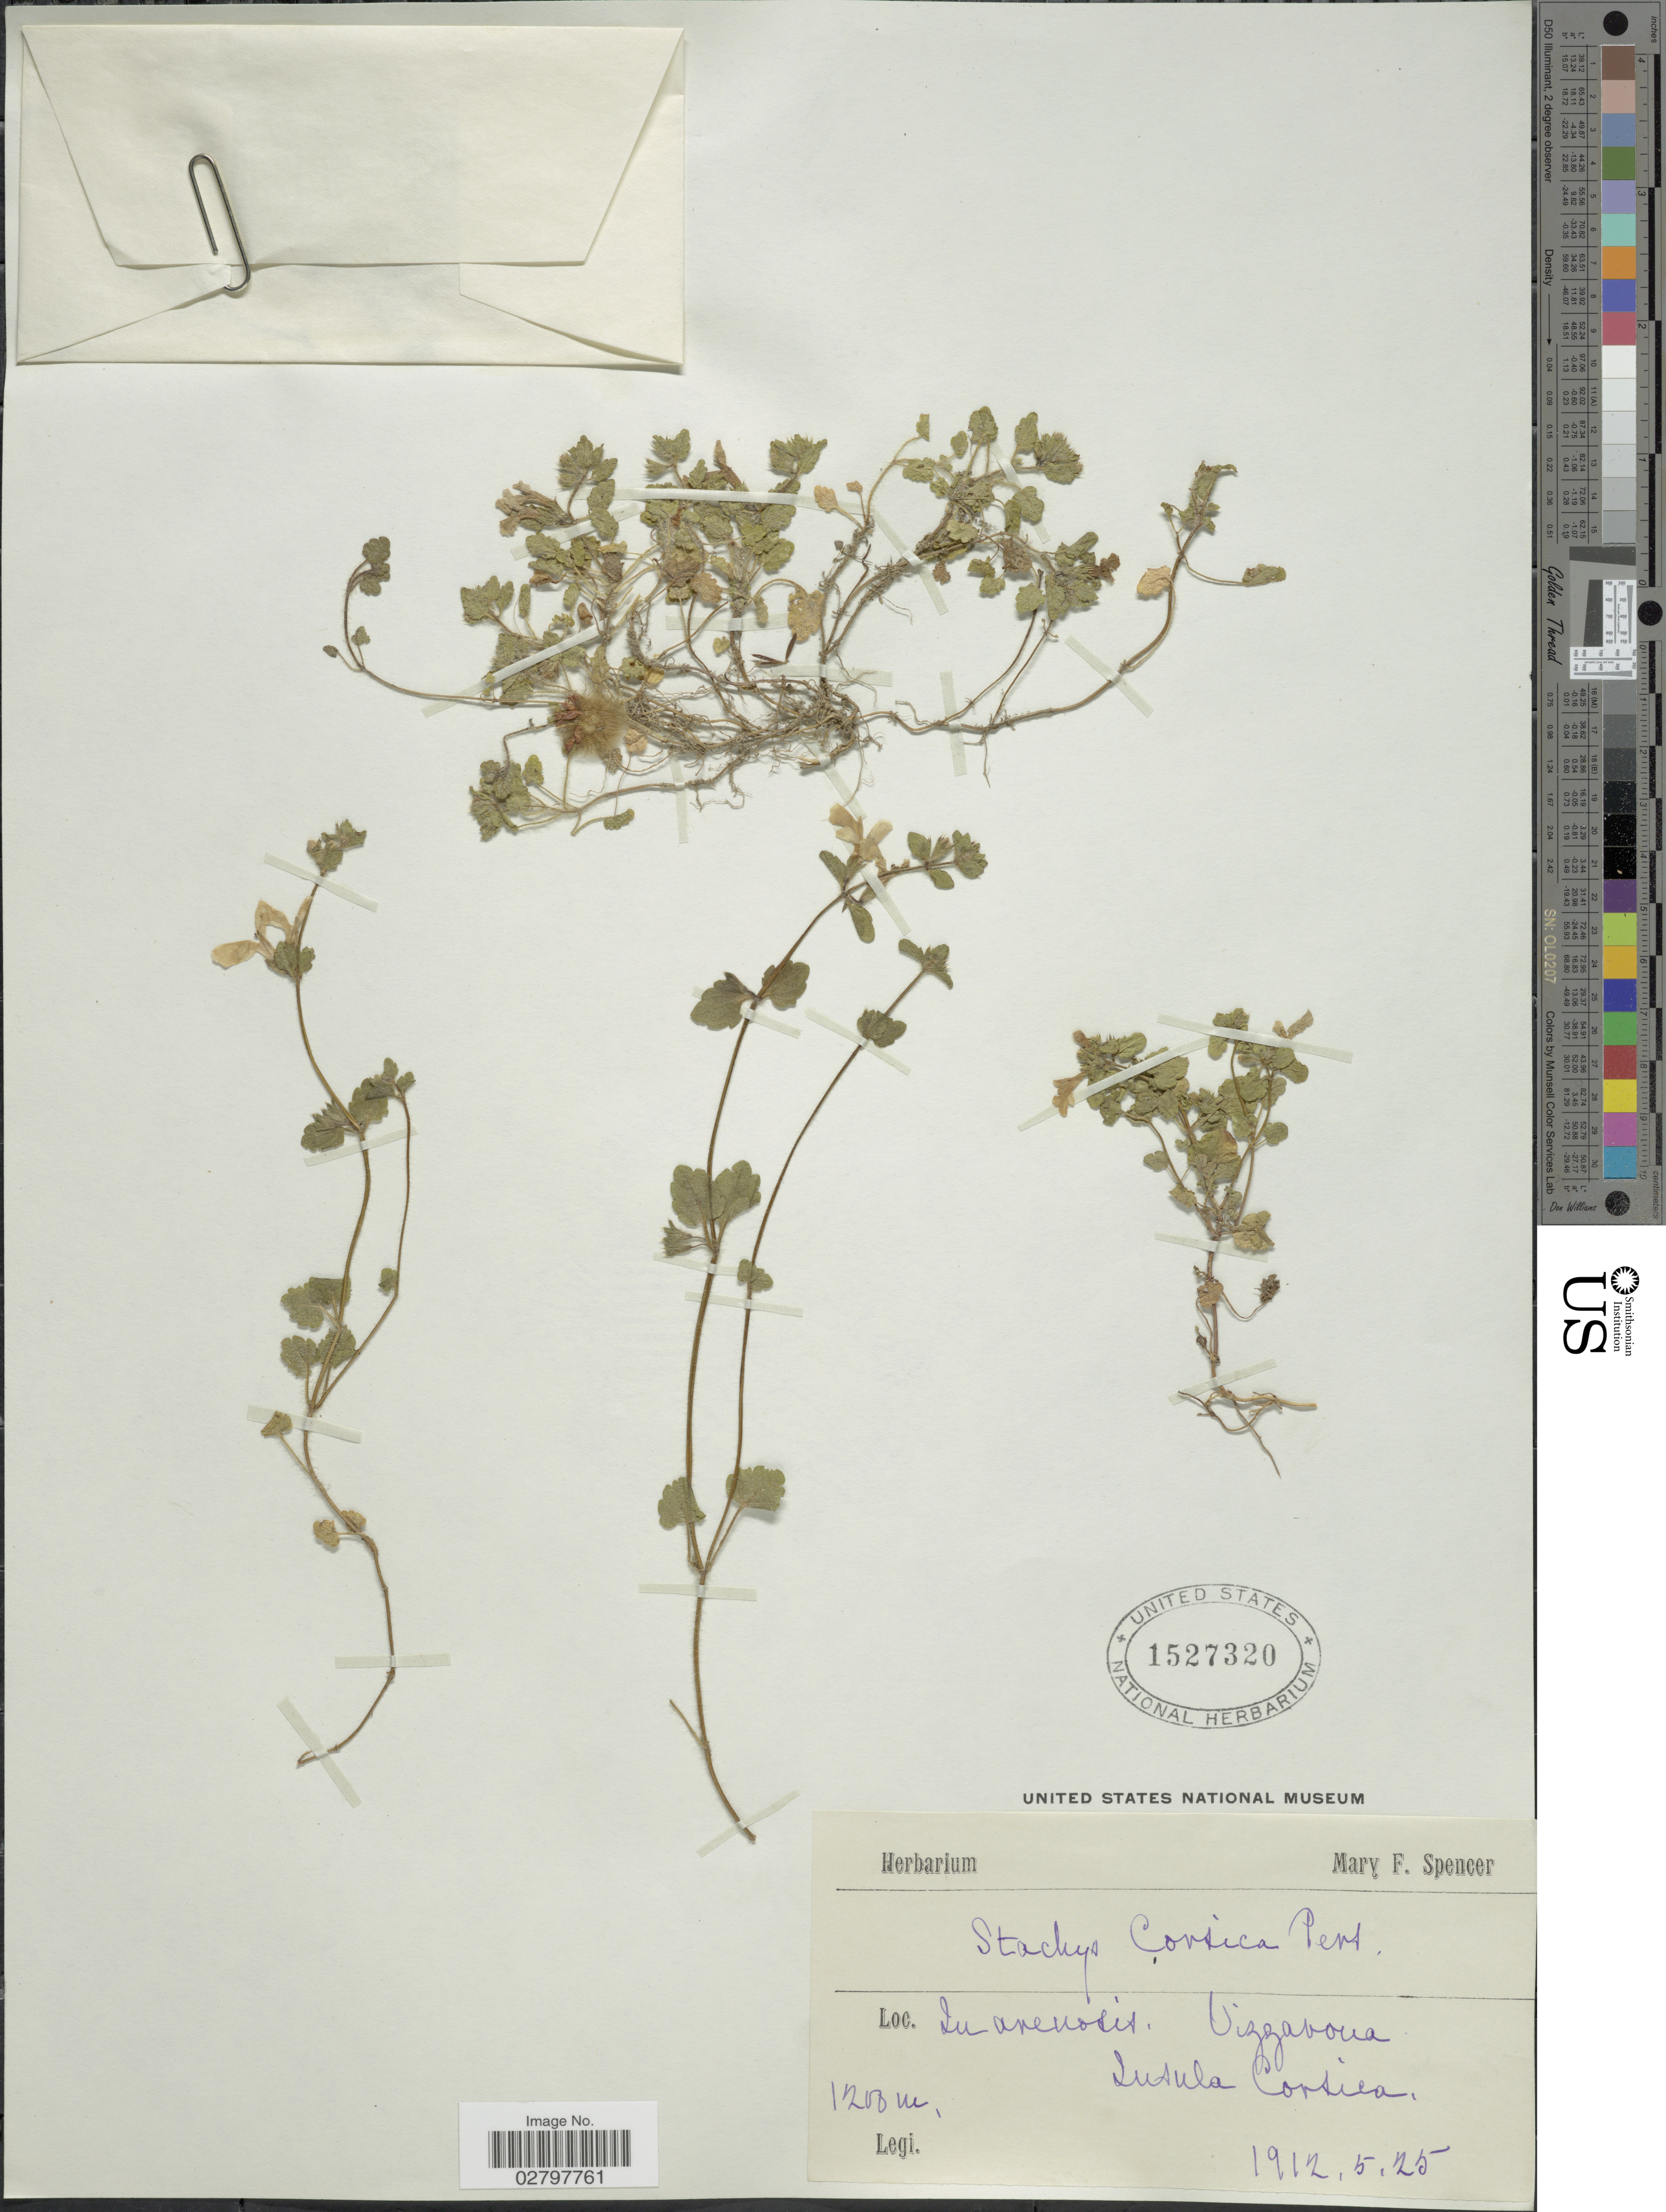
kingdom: Plantae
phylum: Tracheophyta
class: Magnoliopsida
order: Lamiales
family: Lamiaceae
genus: Stachys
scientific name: Stachys corsica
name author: Pers.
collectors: M. Spencer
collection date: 1912-05-25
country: France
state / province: Corsica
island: Corse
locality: In arenosis, Vizzavona, Insula Corsica.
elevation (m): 1200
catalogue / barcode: US 1527320